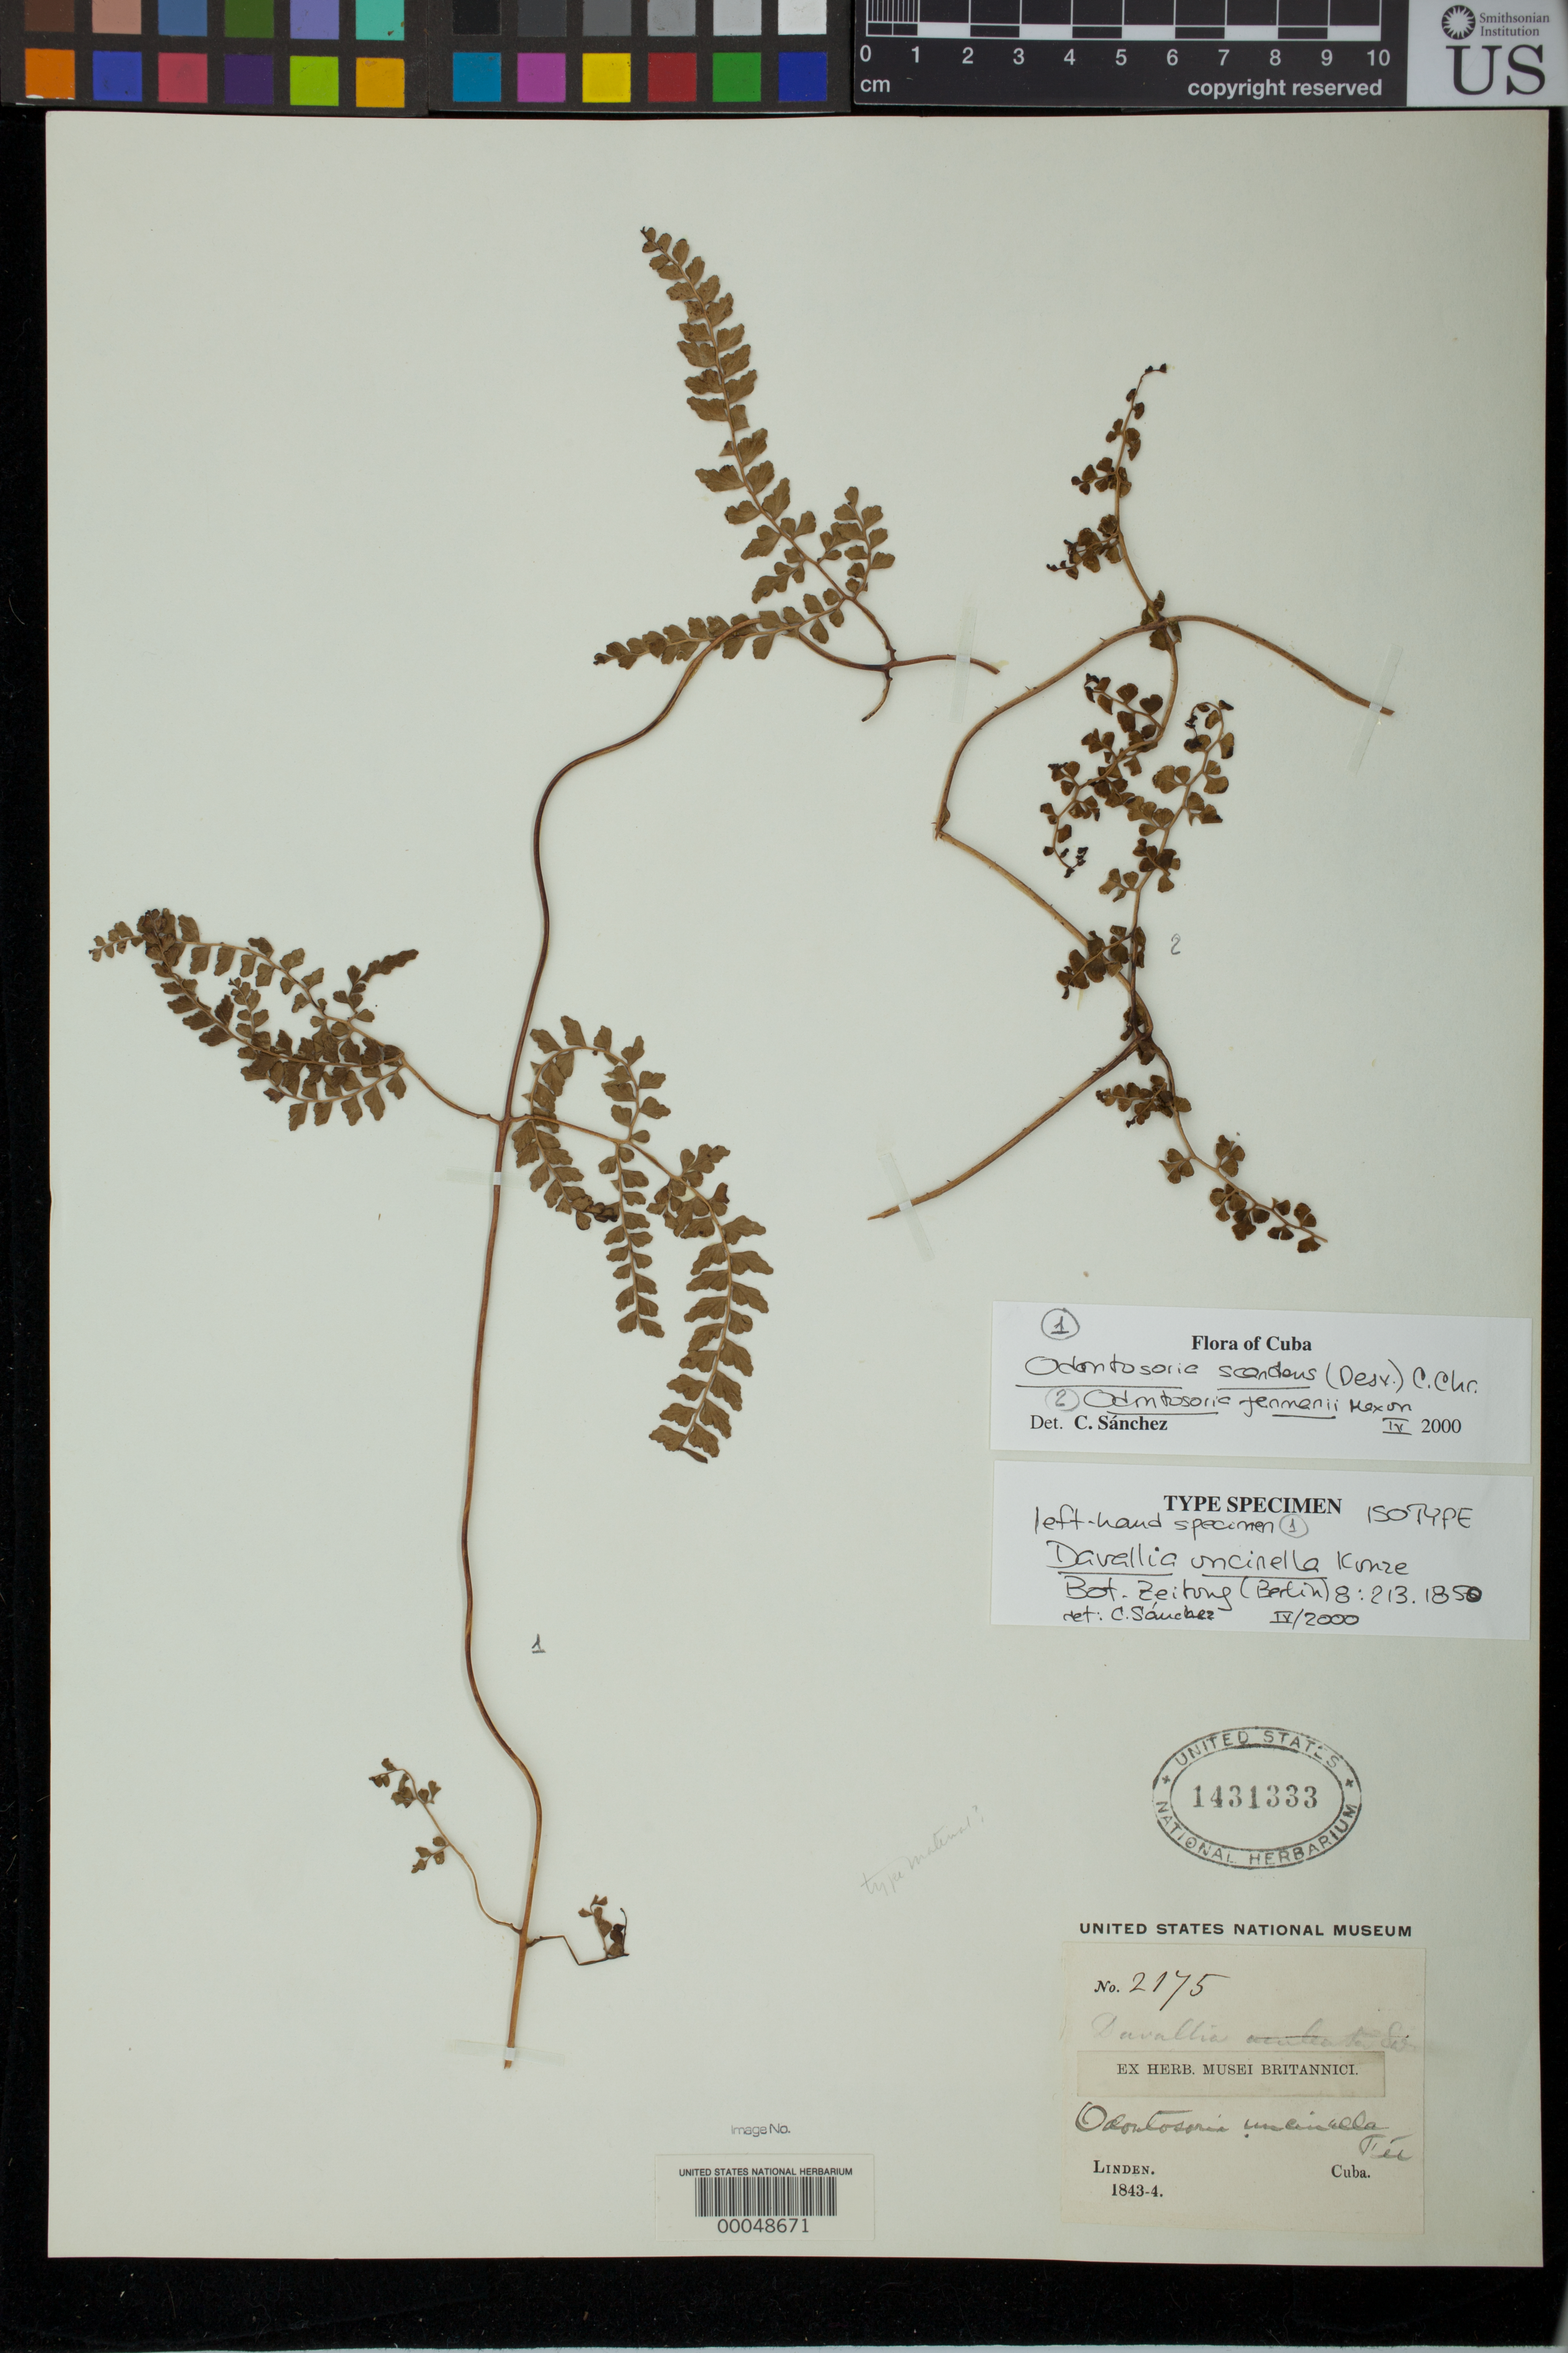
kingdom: Plantae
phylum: Tracheophyta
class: Polypodiopsida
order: Polypodiales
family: Davalliaceae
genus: Davallia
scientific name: Davallia uncinella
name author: Kunze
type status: Isotype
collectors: J. Linden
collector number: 2175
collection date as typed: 1843 to -- --- 1844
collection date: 1843/1844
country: Cuba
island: Greater Antilles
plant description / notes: According to annotations by C. Sánchez (2000), sheet is mounted with 2 elements; type is on left, with (non-type) mixture of Odontosoria jenmanii Maxon on right of sheet.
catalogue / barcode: US 1431333